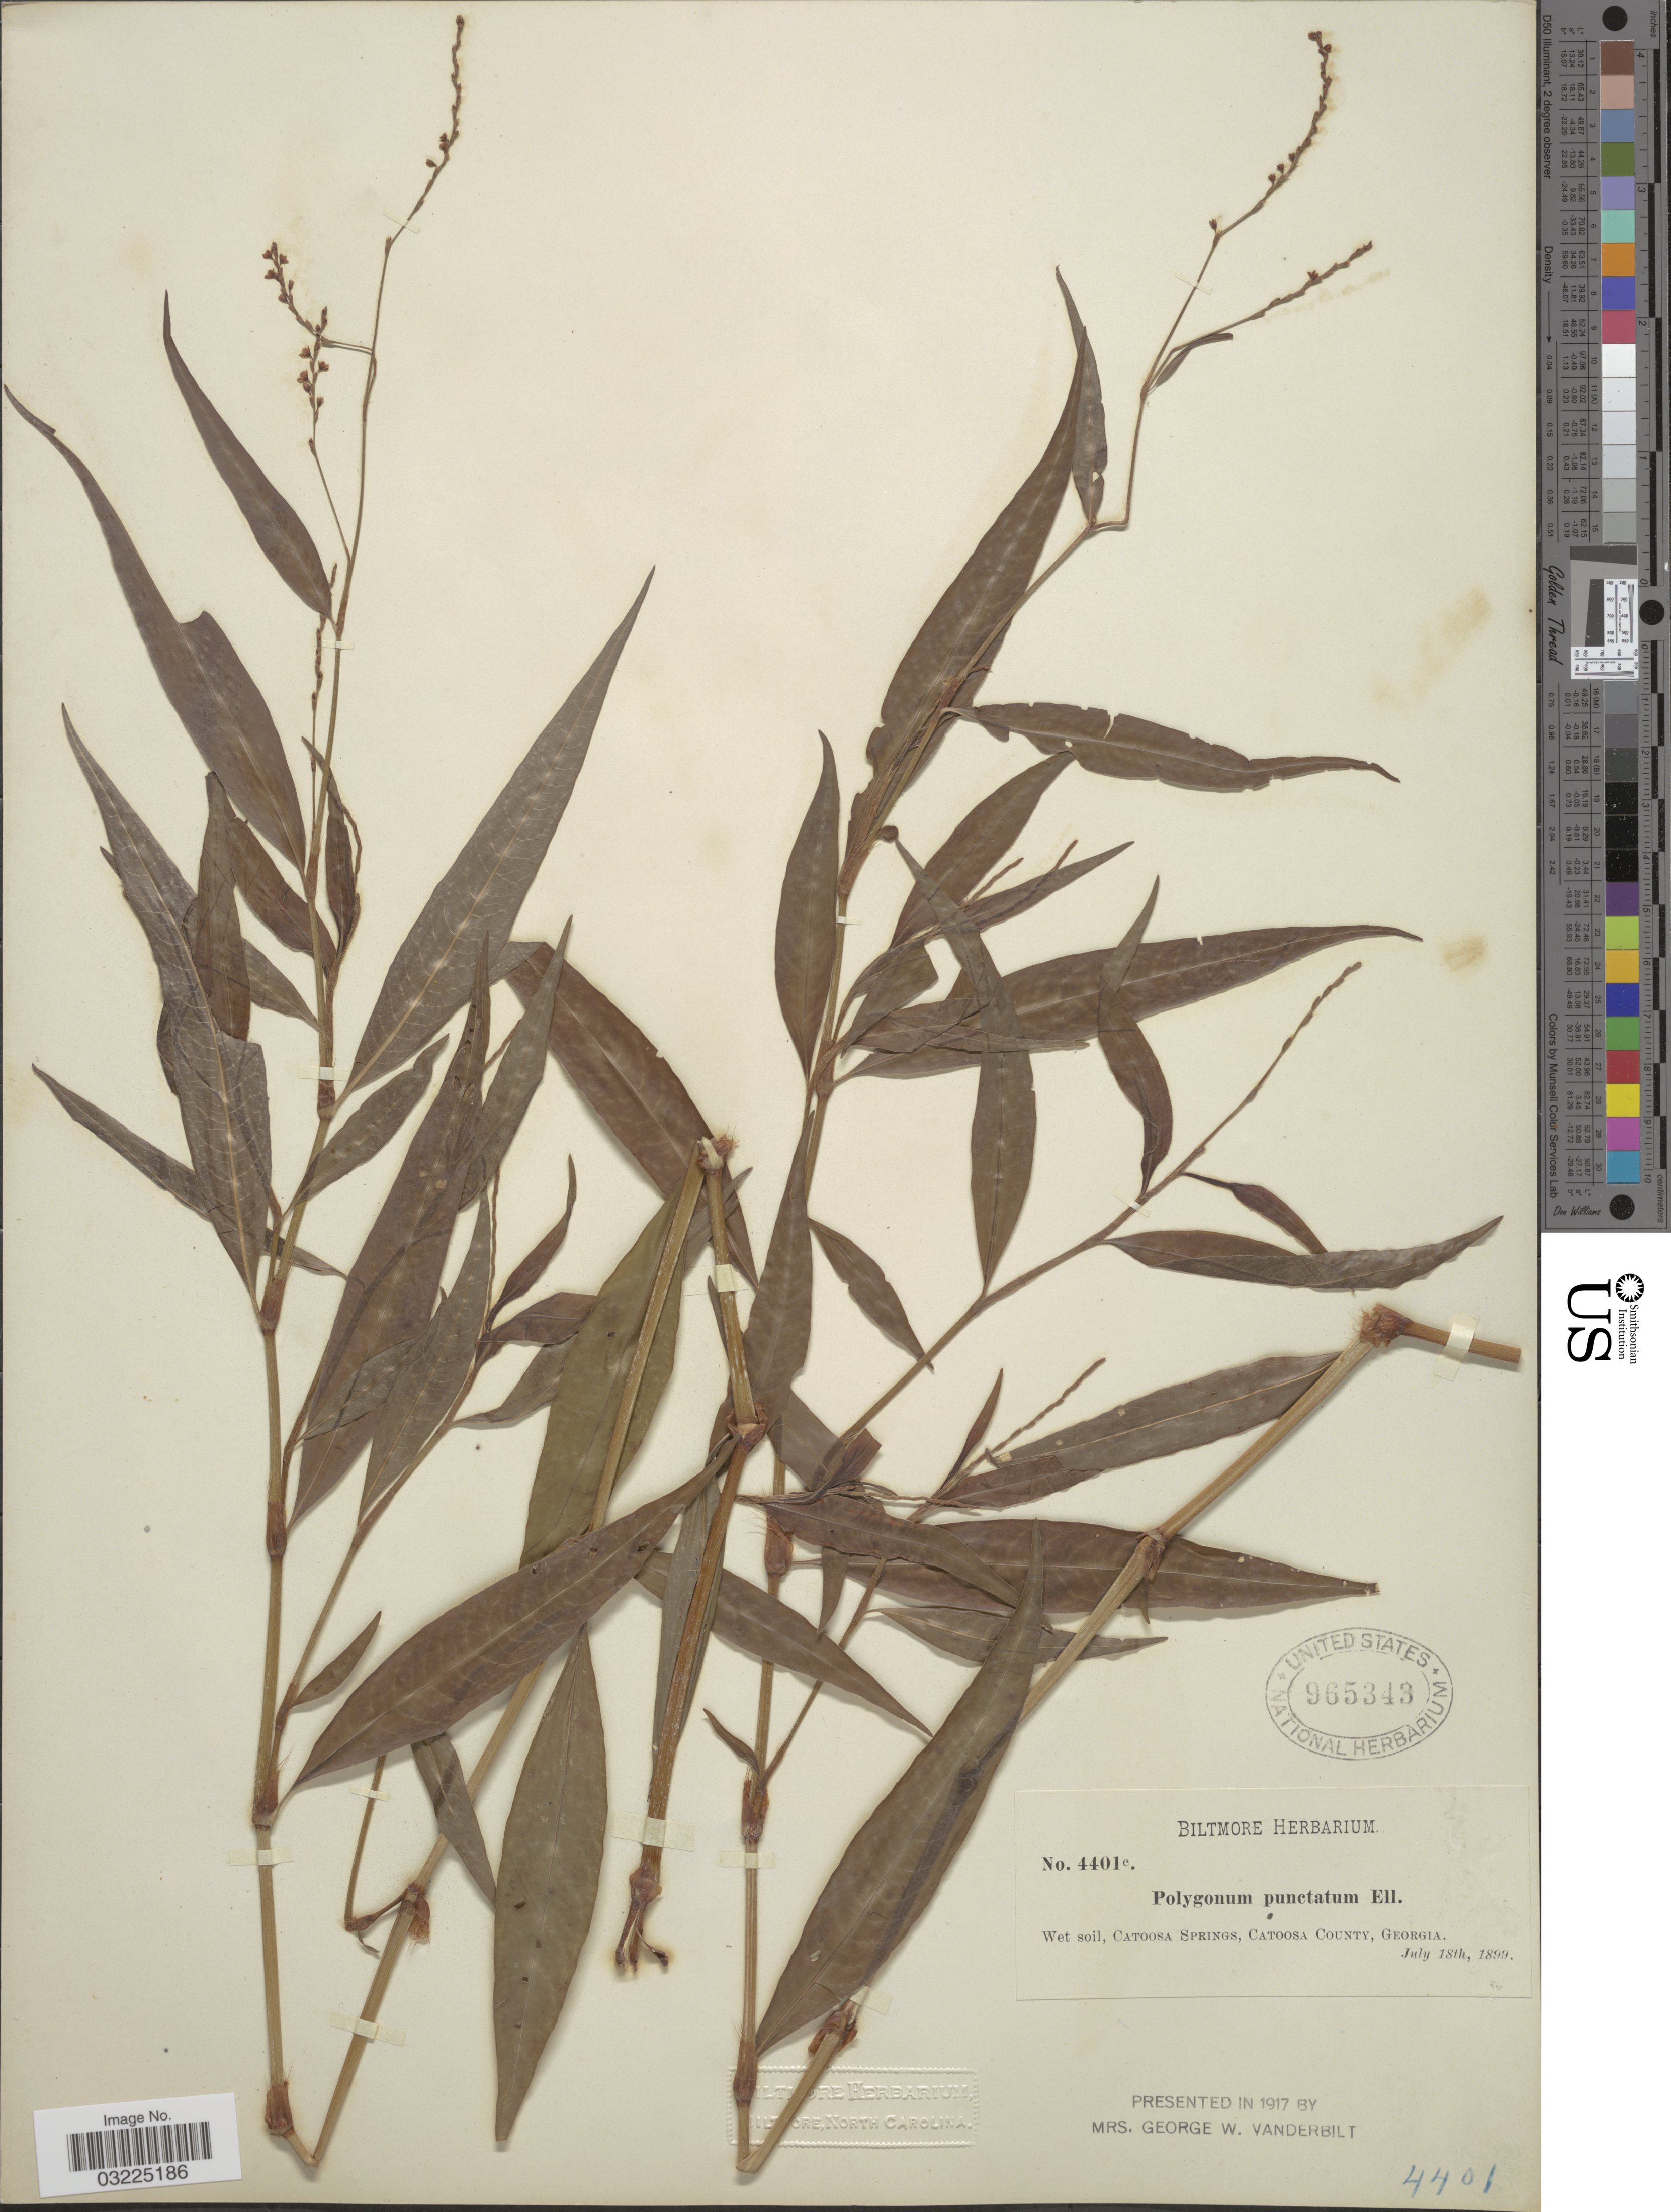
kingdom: Plantae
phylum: Tracheophyta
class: Magnoliopsida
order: Caryophyllales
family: Polygonaceae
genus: Persicaria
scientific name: Persicaria punctata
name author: (Elliott) Small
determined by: Atha, D. E.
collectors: ex herb. Biltmore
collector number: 4401c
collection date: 1899-07-18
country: United States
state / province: Georgia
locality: Catoosa Springs, Catoosa County.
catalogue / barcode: US 965343